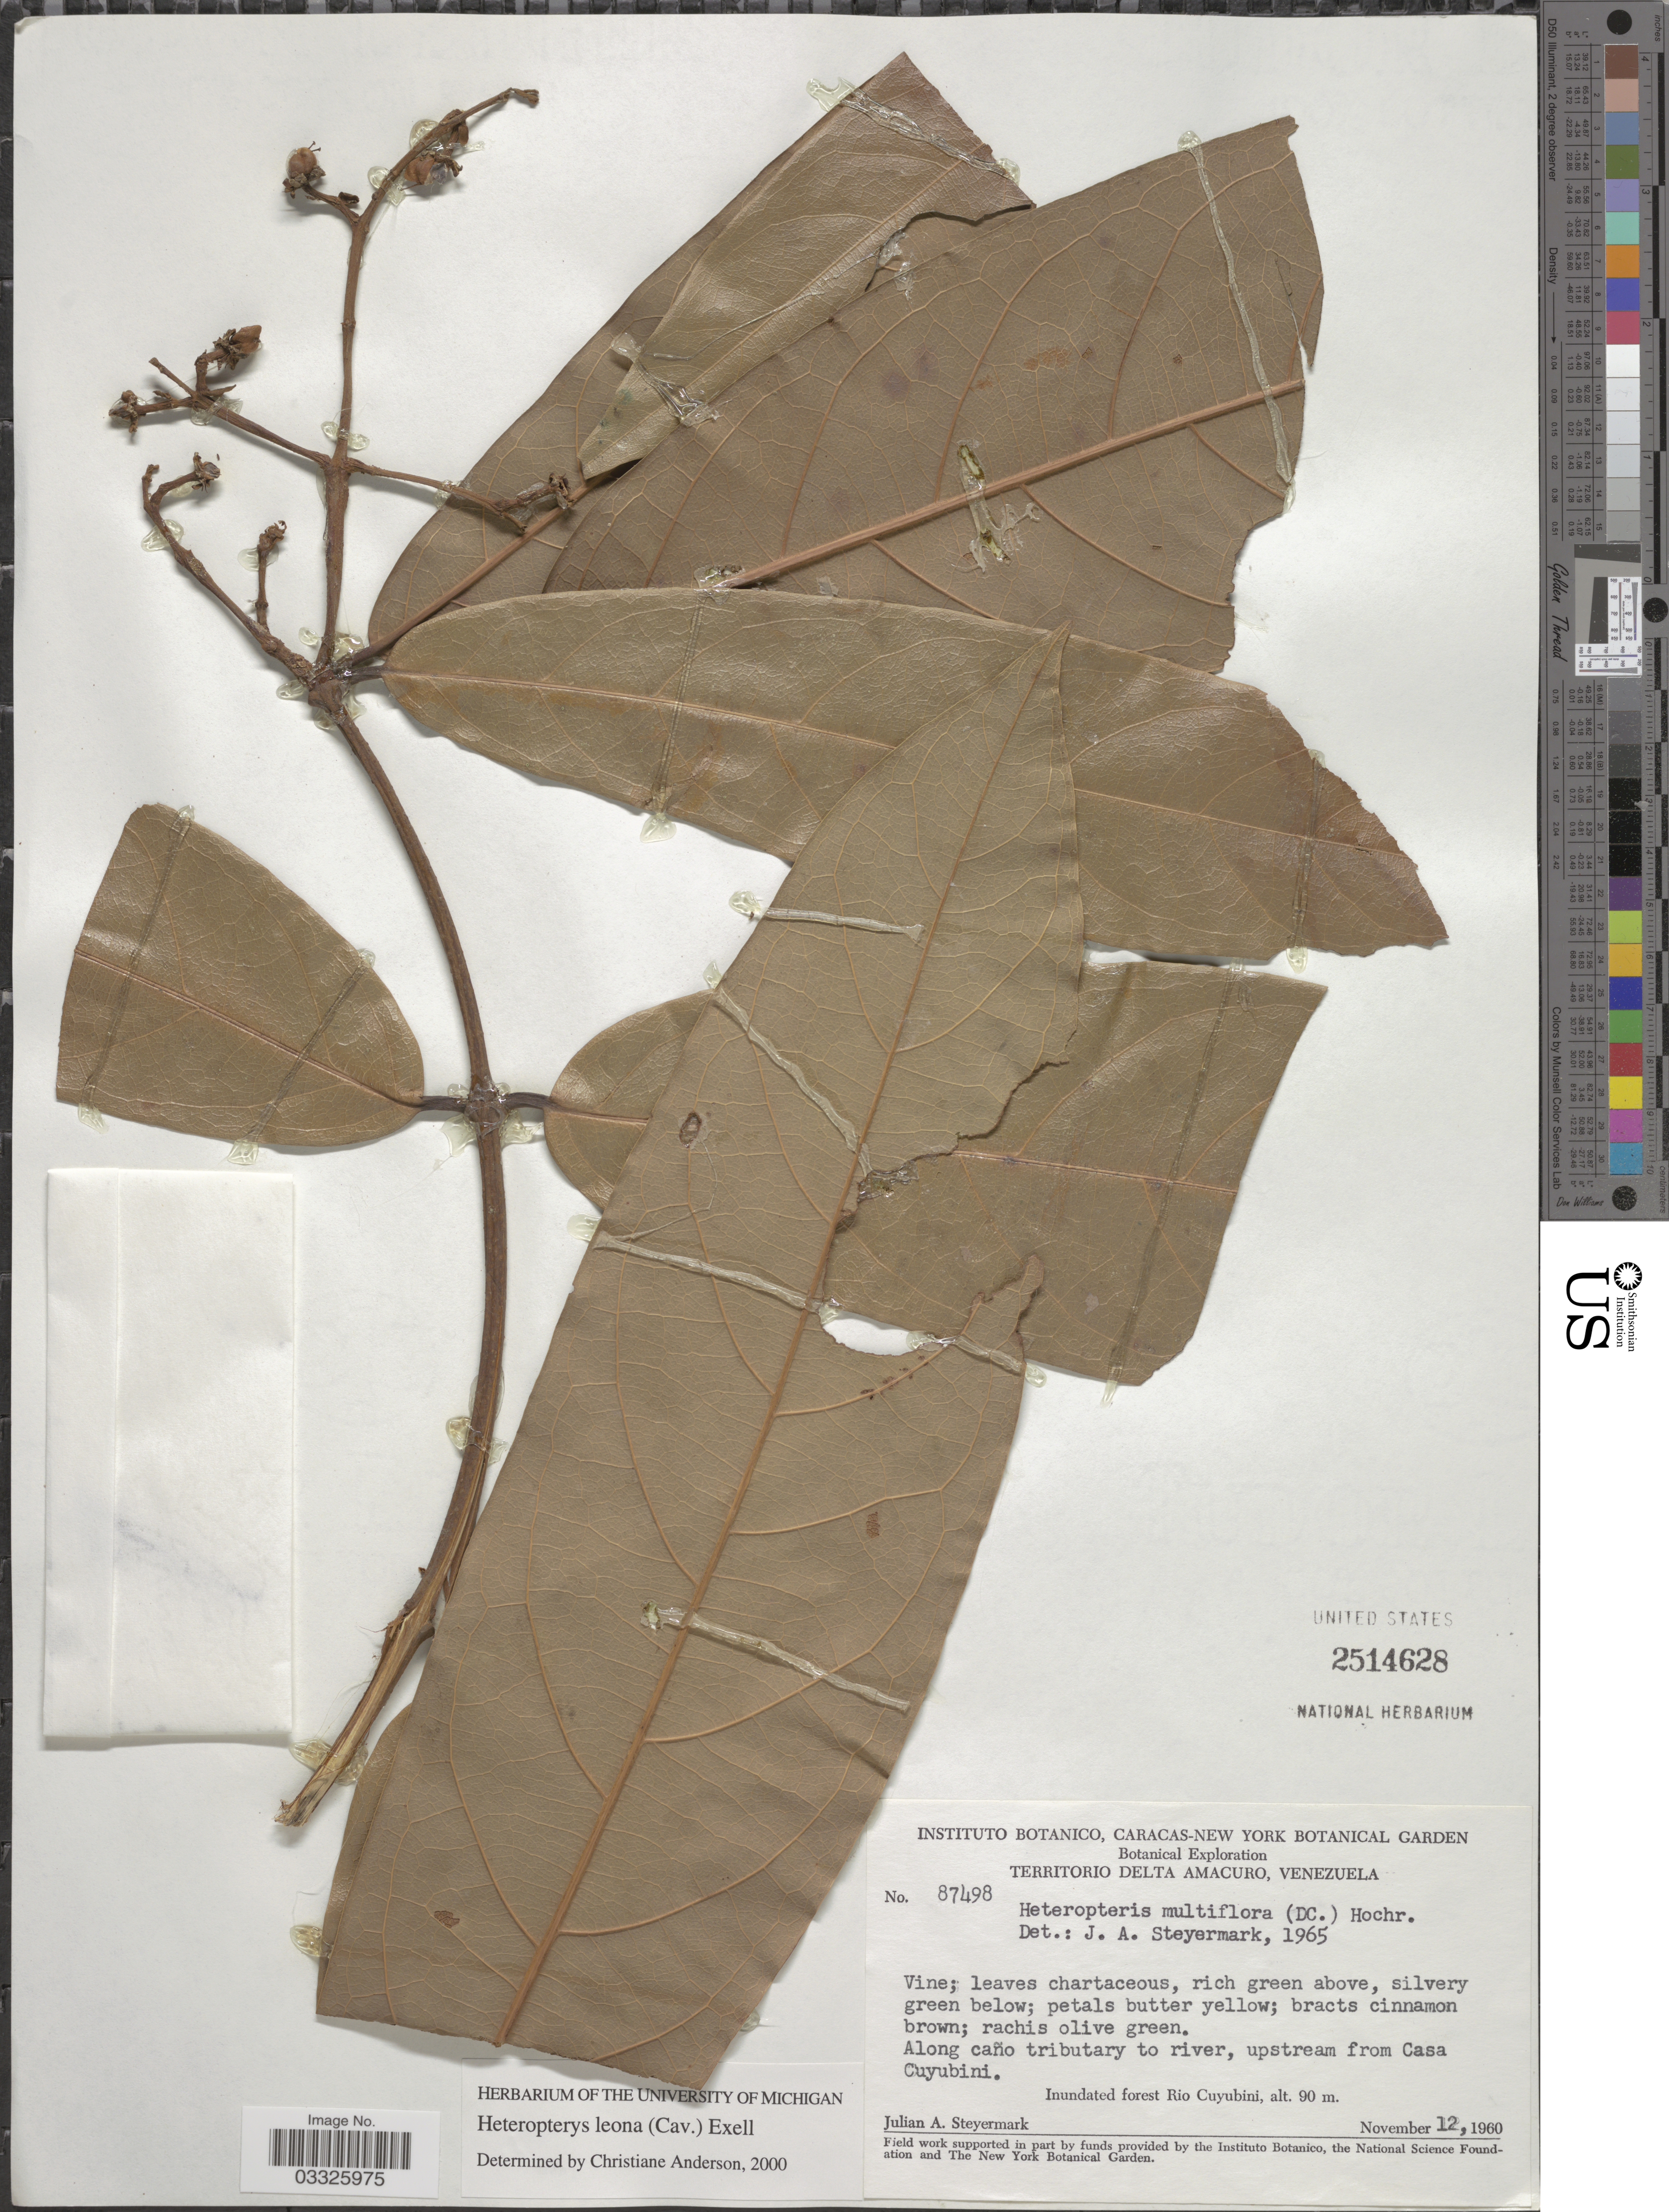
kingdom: Plantae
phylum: Tracheophyta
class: Magnoliopsida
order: Malpighiales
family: Malpighiaceae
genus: Heteropterys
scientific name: Heteropterys leona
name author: (Cav.) Exell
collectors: J. Steyermark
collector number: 87498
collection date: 1960-11-12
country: Venezuela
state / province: Delta Amacuro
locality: Along caño tributary to river, upstream from Casa Cuyubini. Inundated forest Rio Cuyubini.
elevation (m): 90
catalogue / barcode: US 2514628